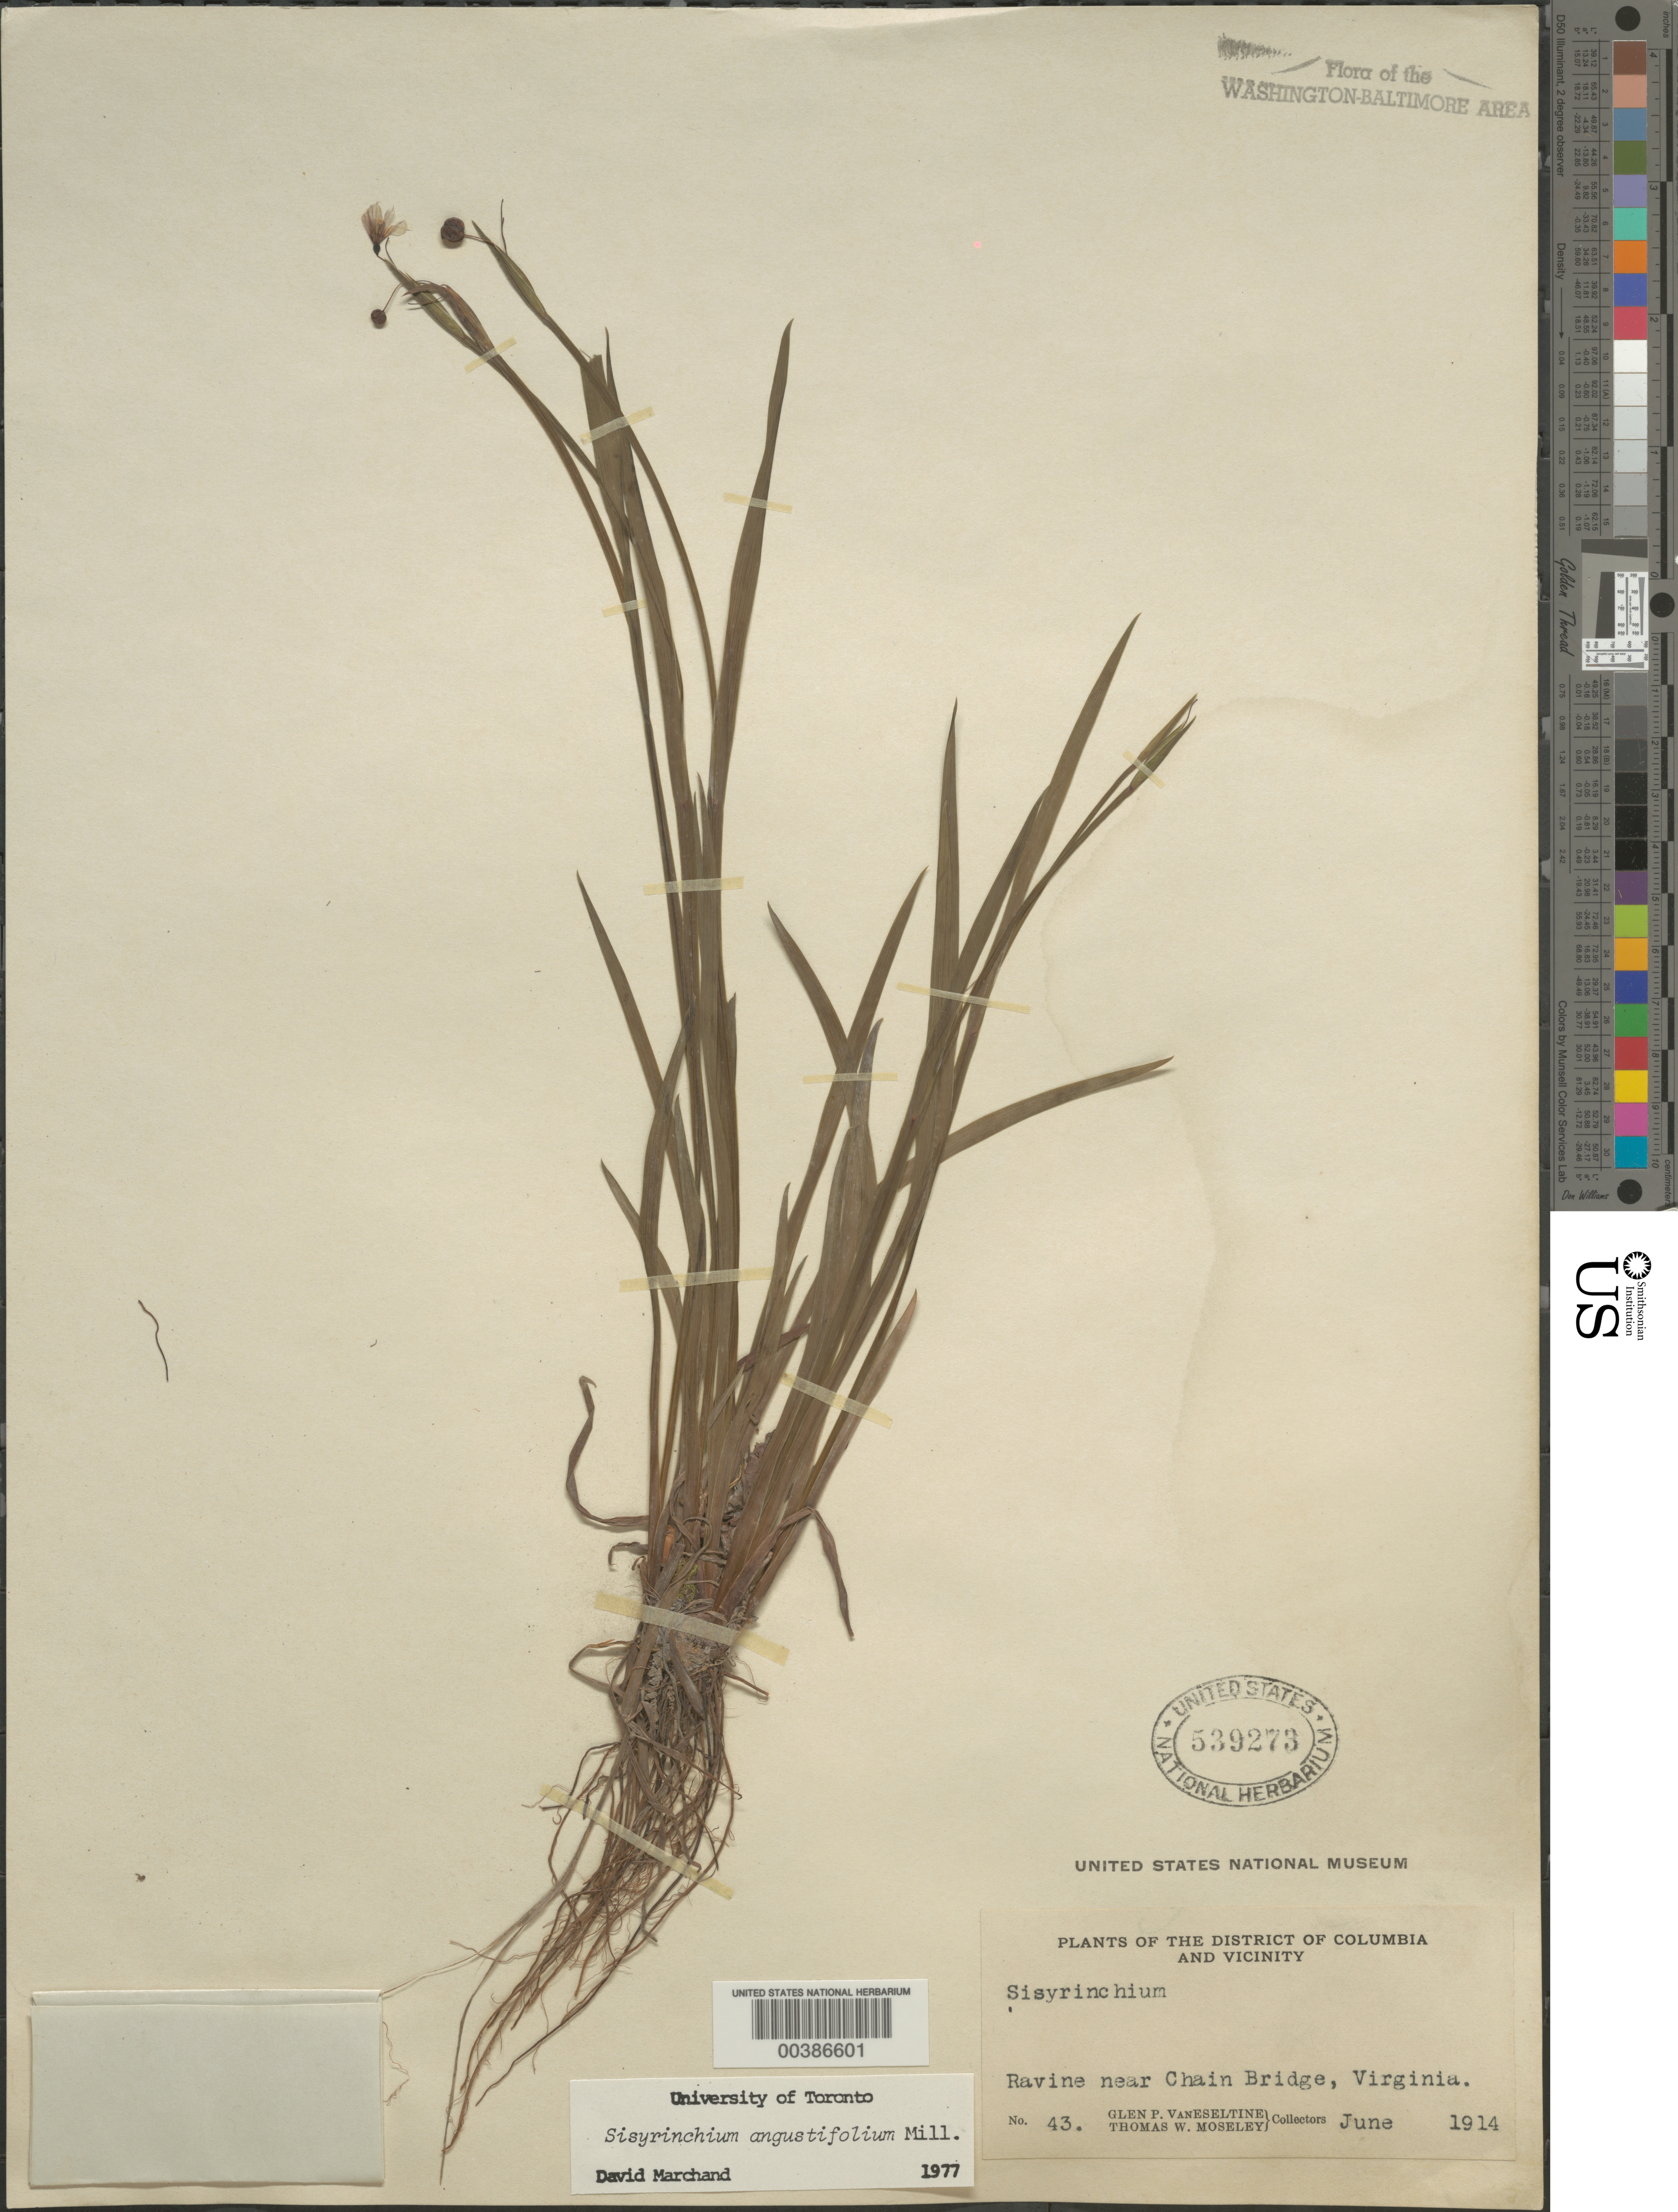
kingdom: Plantae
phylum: Tracheophyta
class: Liliopsida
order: Asparagales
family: Iridaceae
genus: Sisyrinchium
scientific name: Sisyrinchium angustifolium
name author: Mill.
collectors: G. P. Van Eseltine & T. Moseley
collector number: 43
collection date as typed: Jun 1914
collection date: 1914-06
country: United States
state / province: Virginia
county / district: Fairfax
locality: Chain Bridge vicinity C. and O. Canal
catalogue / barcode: US 539273